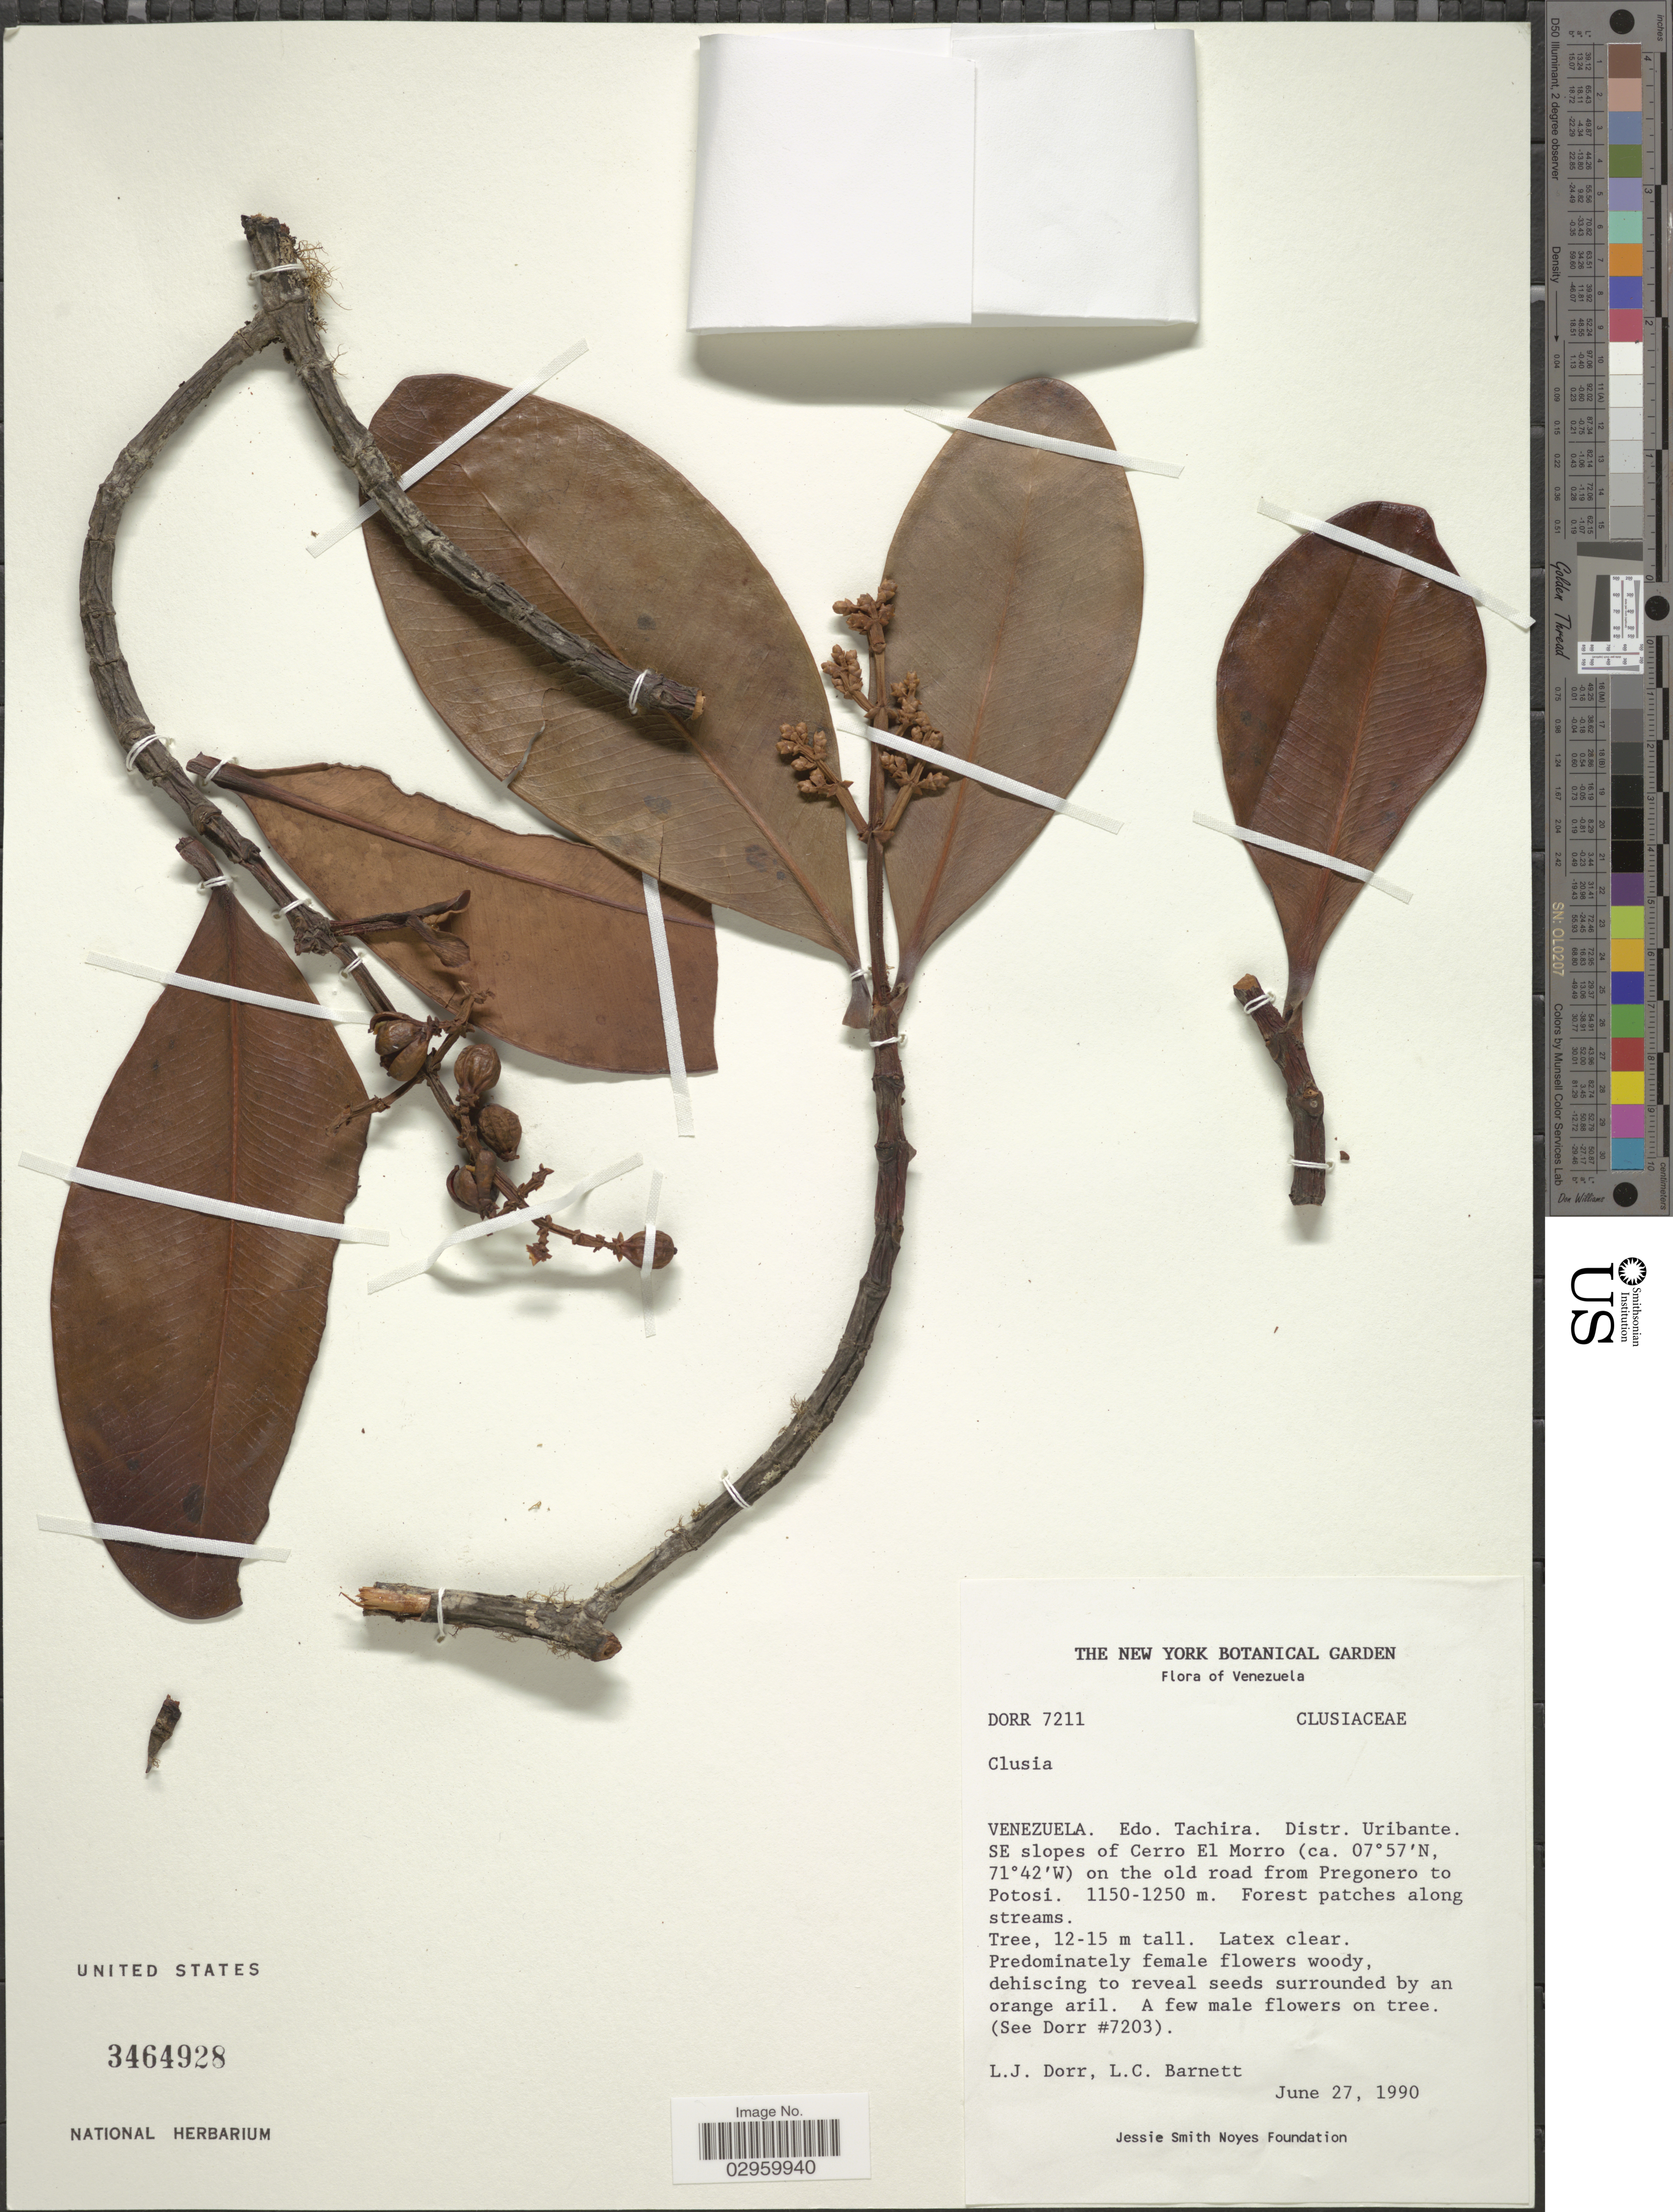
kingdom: Plantae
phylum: Tracheophyta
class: Magnoliopsida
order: Malpighiales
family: Clusiaceae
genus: Clusia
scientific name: Clusia sp.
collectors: L. J. Dorr & L. C. Barnett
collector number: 7211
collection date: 1990-06-27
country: Venezuela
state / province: Táchira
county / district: Uribante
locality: SE slopes of Cerro El Morro on the old road from Pregonero to Potosi.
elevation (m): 1150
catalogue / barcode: US 3464928